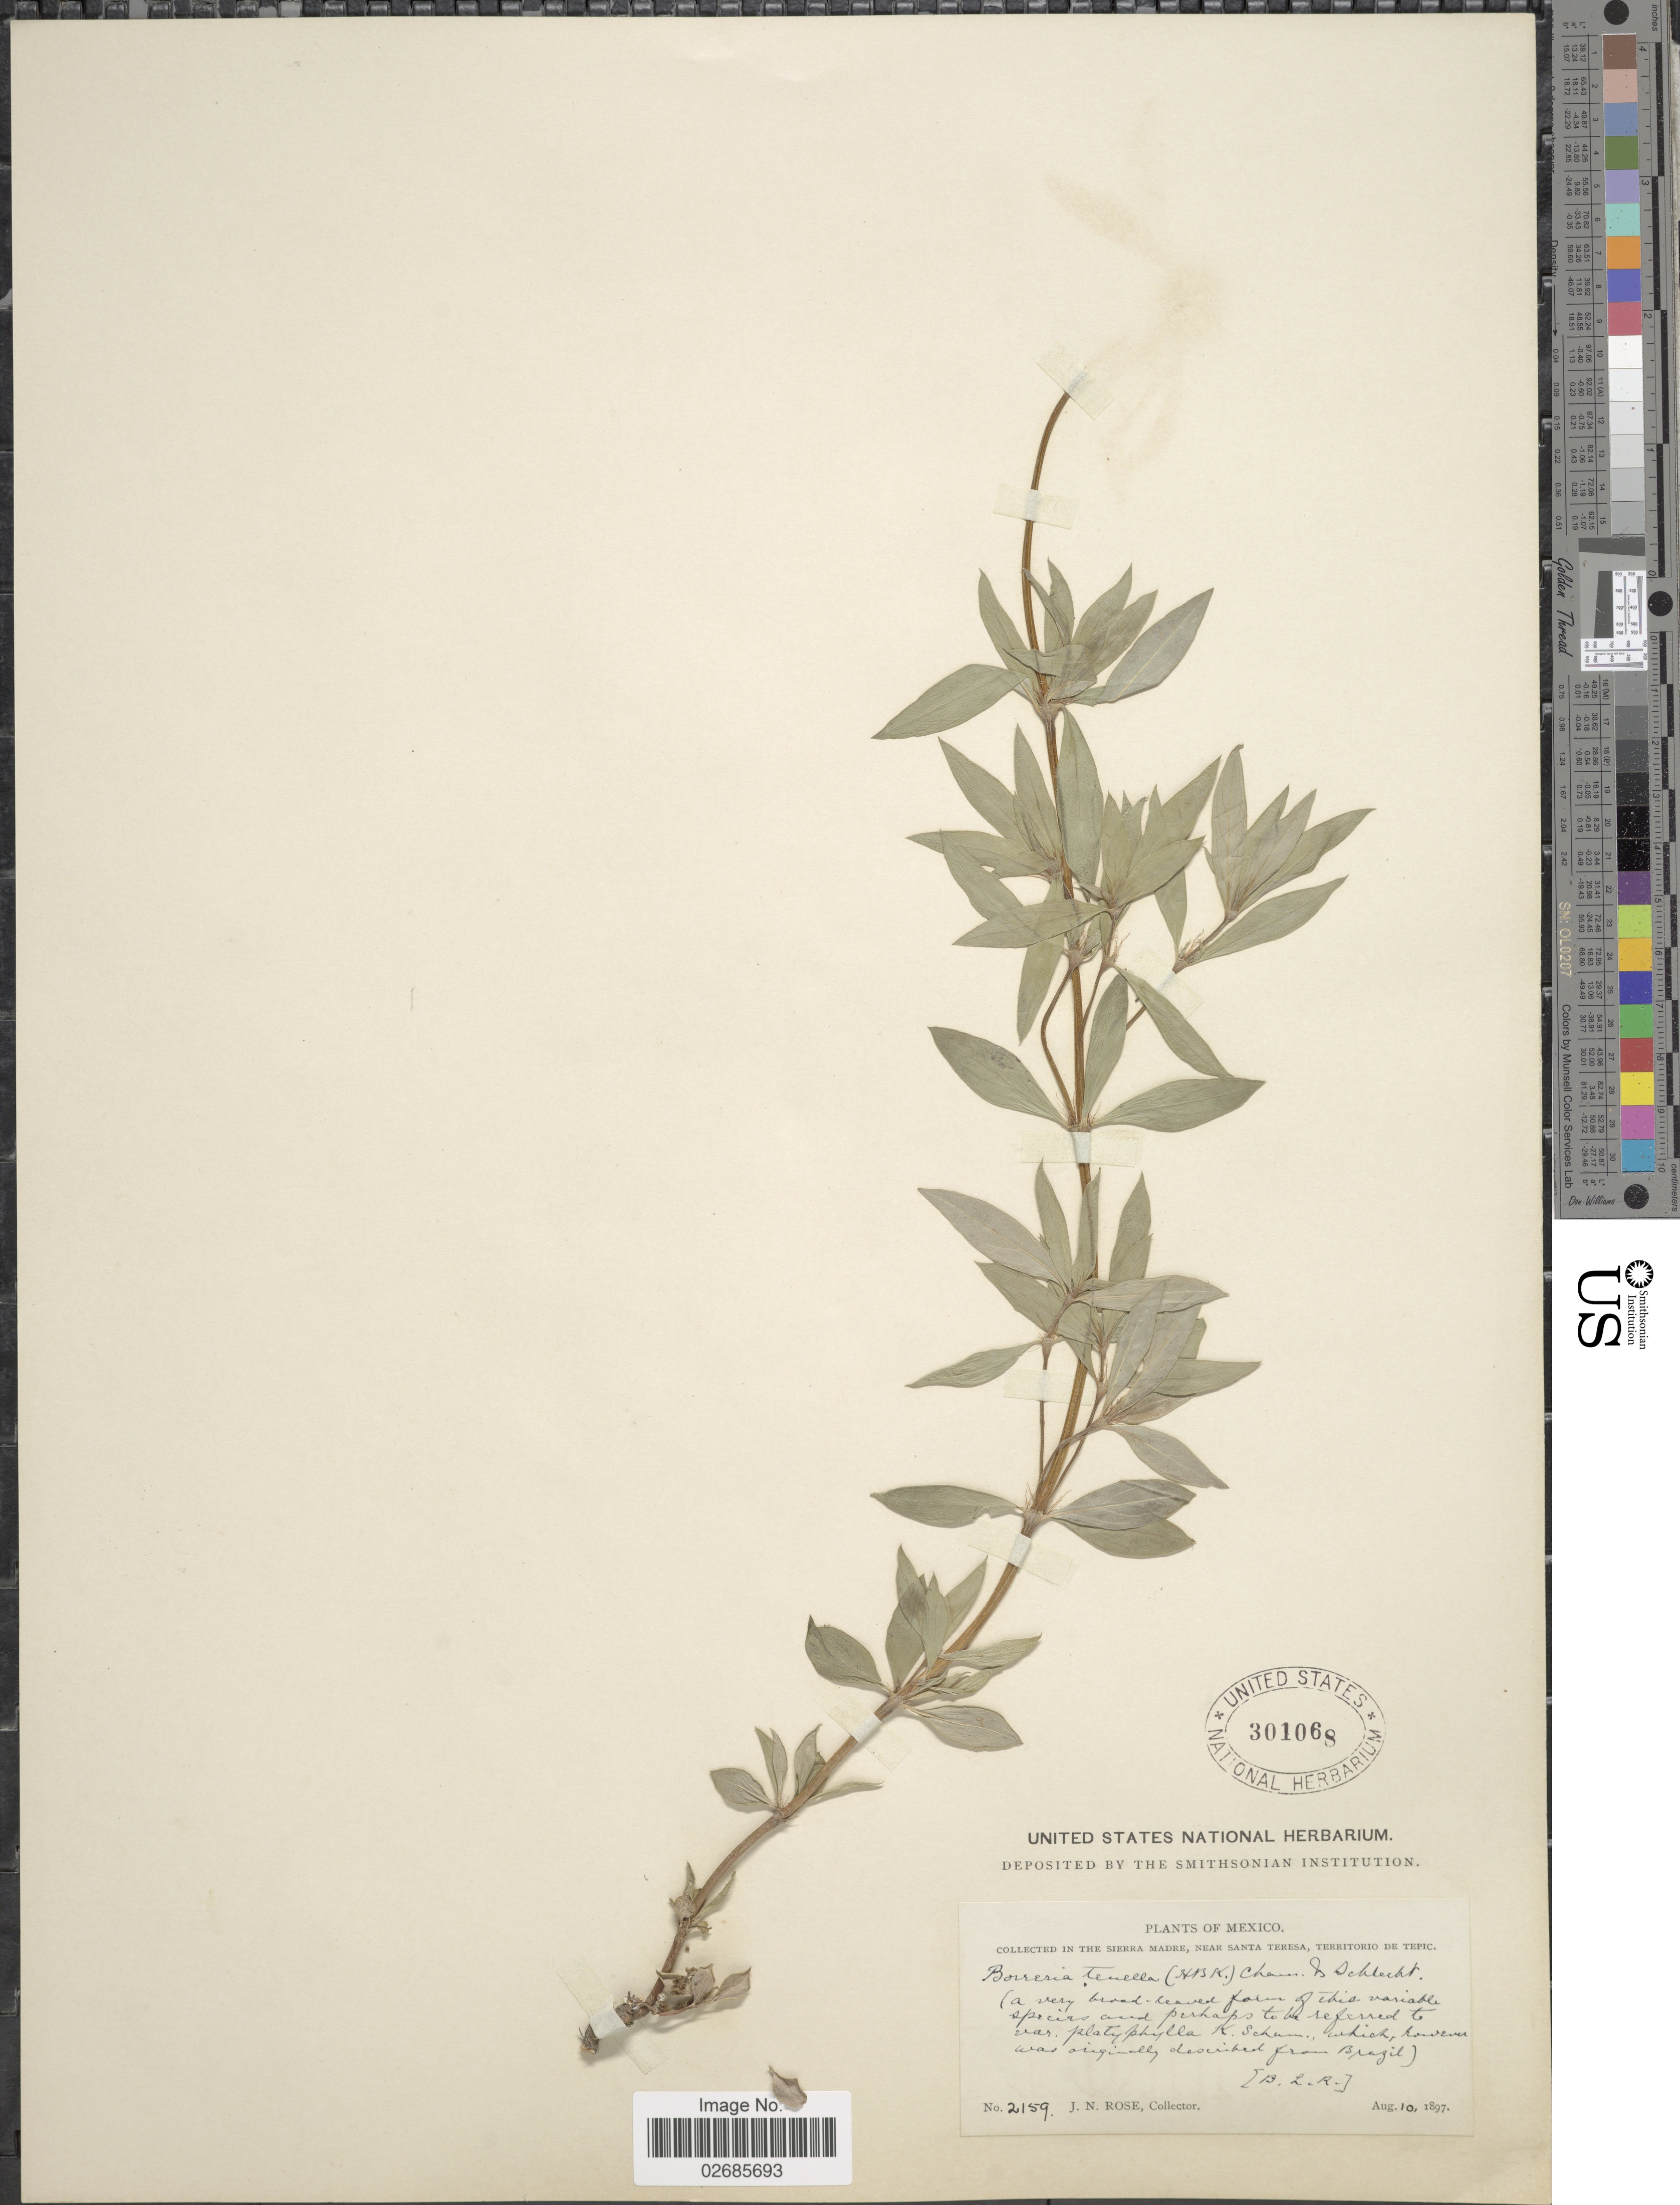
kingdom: Plantae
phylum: Tracheophyta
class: Magnoliopsida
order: Gentianales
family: Rubiaceae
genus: Borreria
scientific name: Borreria suaveolens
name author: G. Mey.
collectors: J. N. Rose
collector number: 2159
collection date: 1897-08-10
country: Mexico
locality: In the Sierra Madre, Near Santa Teresa, Territorio de Tepic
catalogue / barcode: US 301068